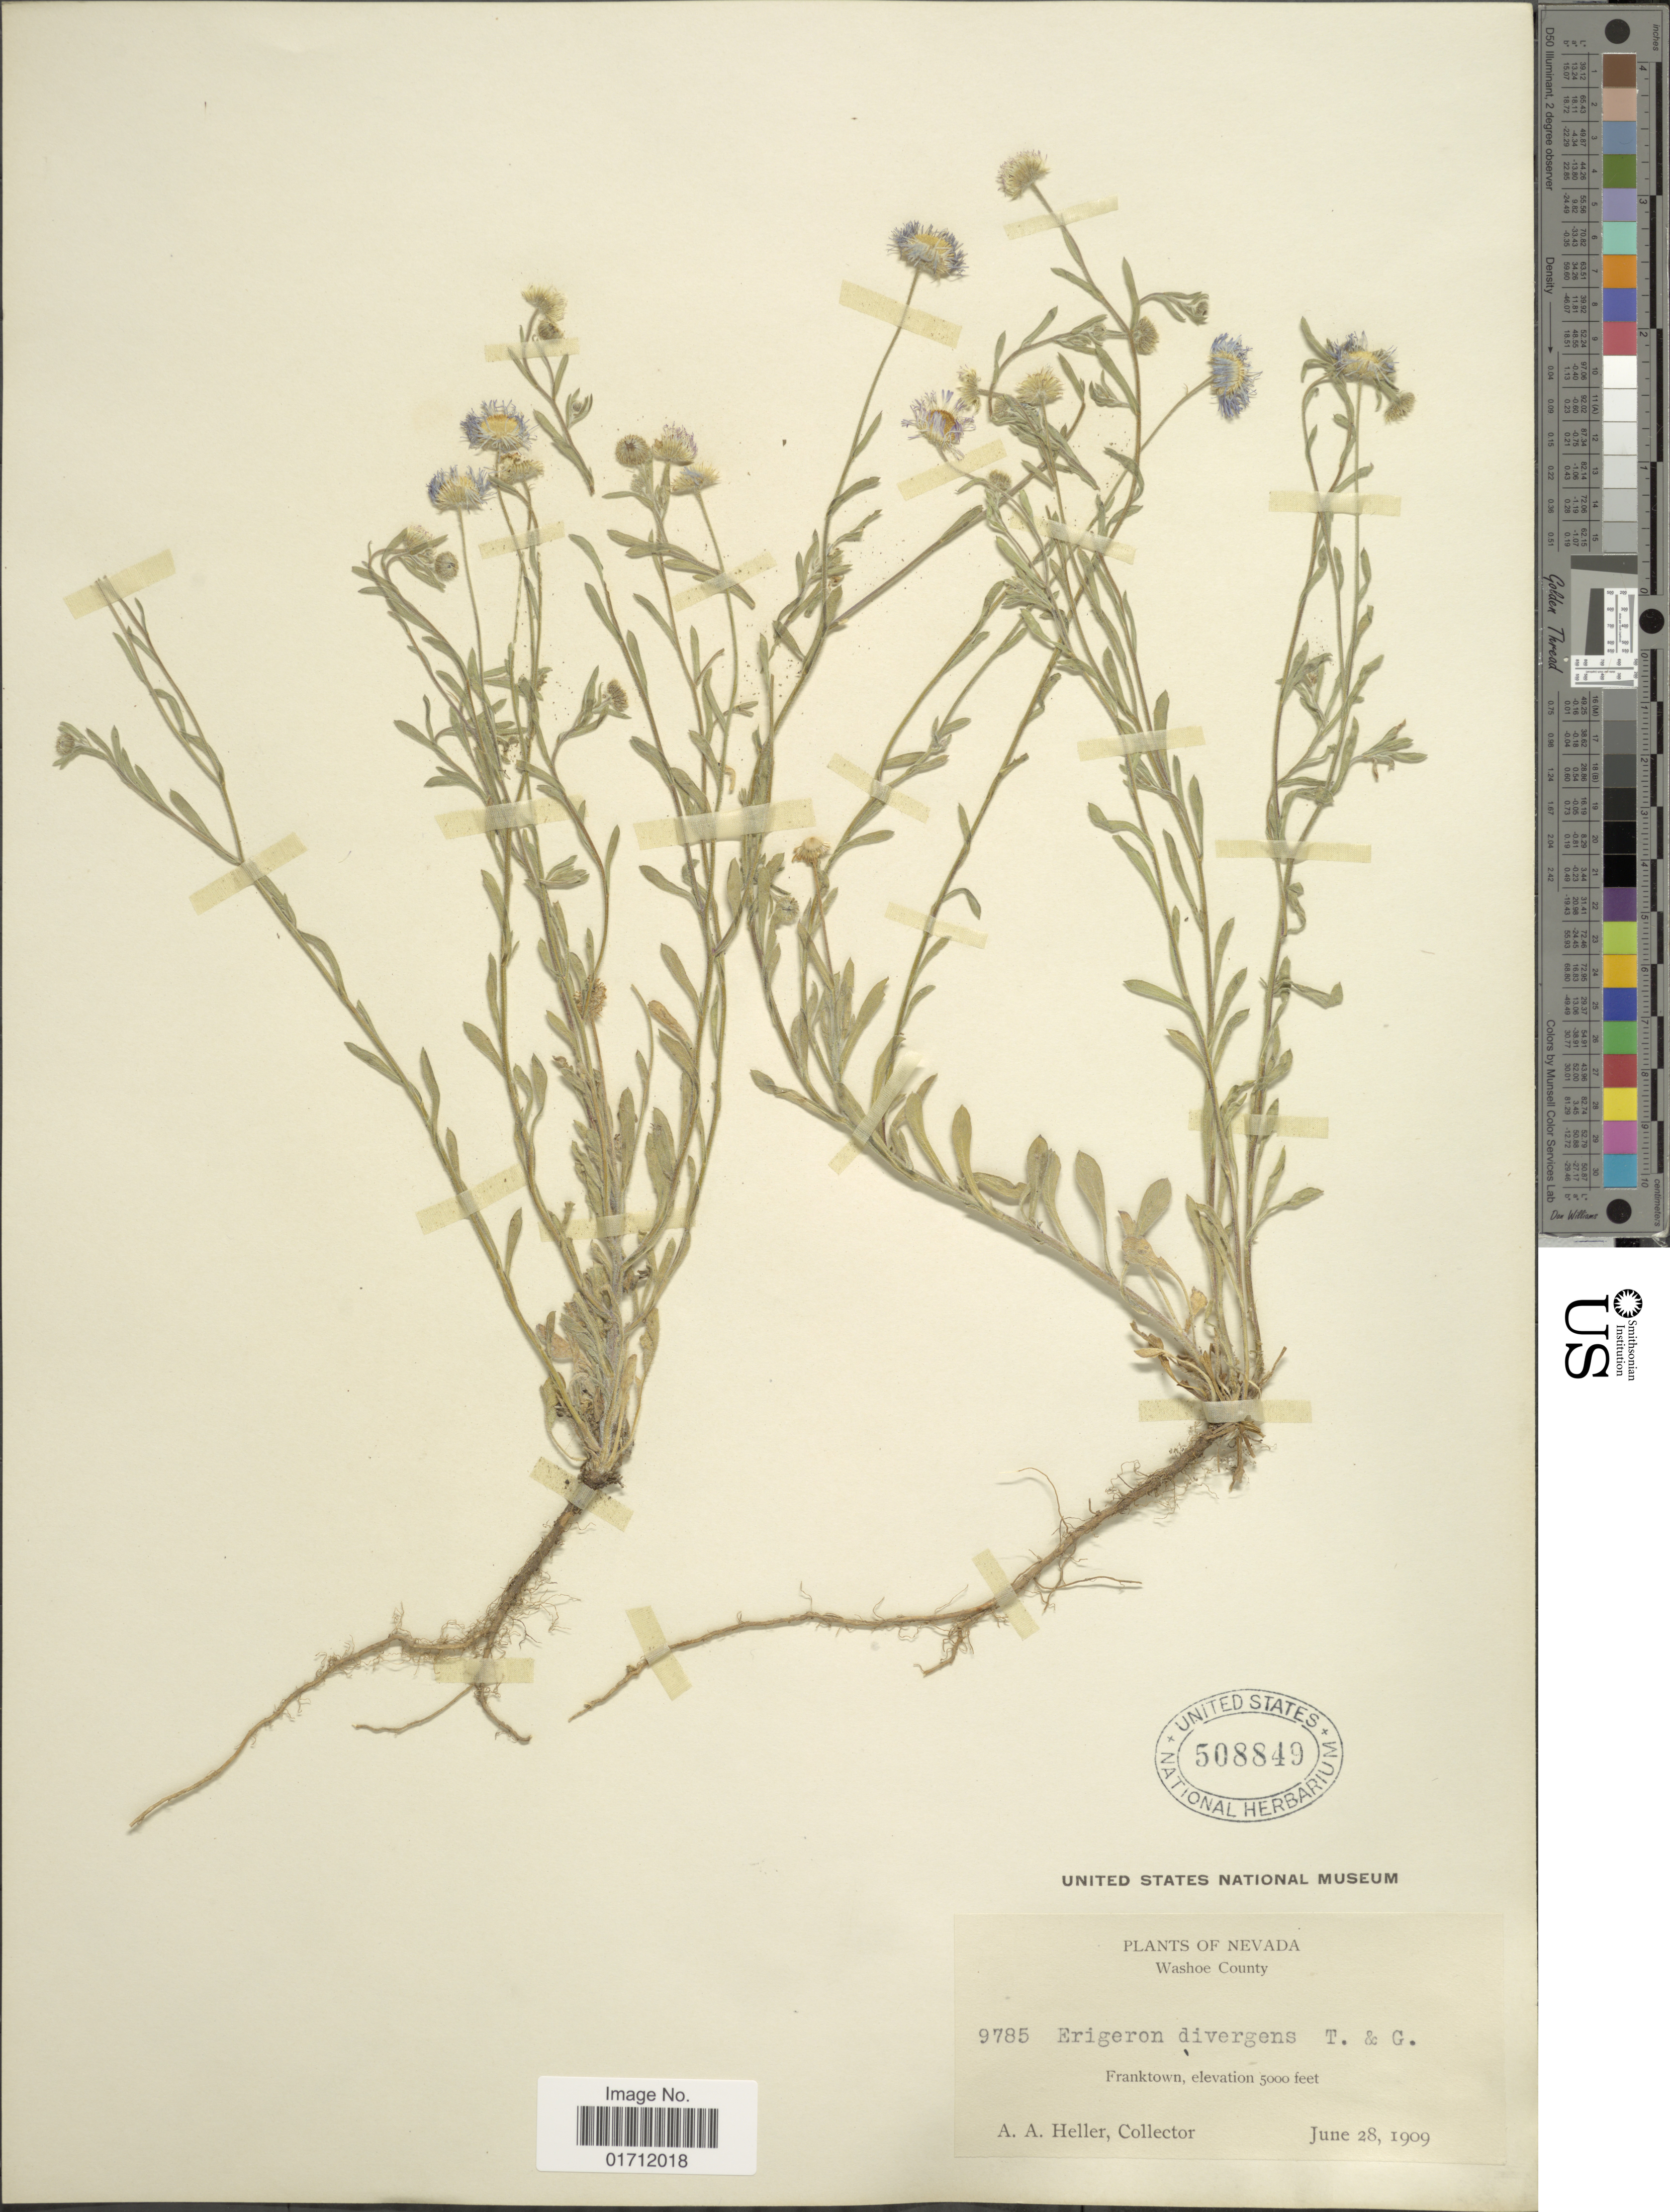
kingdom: Plantae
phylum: Tracheophyta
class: Magnoliopsida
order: Asterales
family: Asteraceae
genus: Erigeron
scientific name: Erigeron divergens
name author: Torr. & A. Gray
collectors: A. A. Heller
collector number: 9785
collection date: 1909-06-28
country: United States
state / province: Nevada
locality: Washoe County, Franktown.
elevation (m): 1524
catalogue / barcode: US 508849